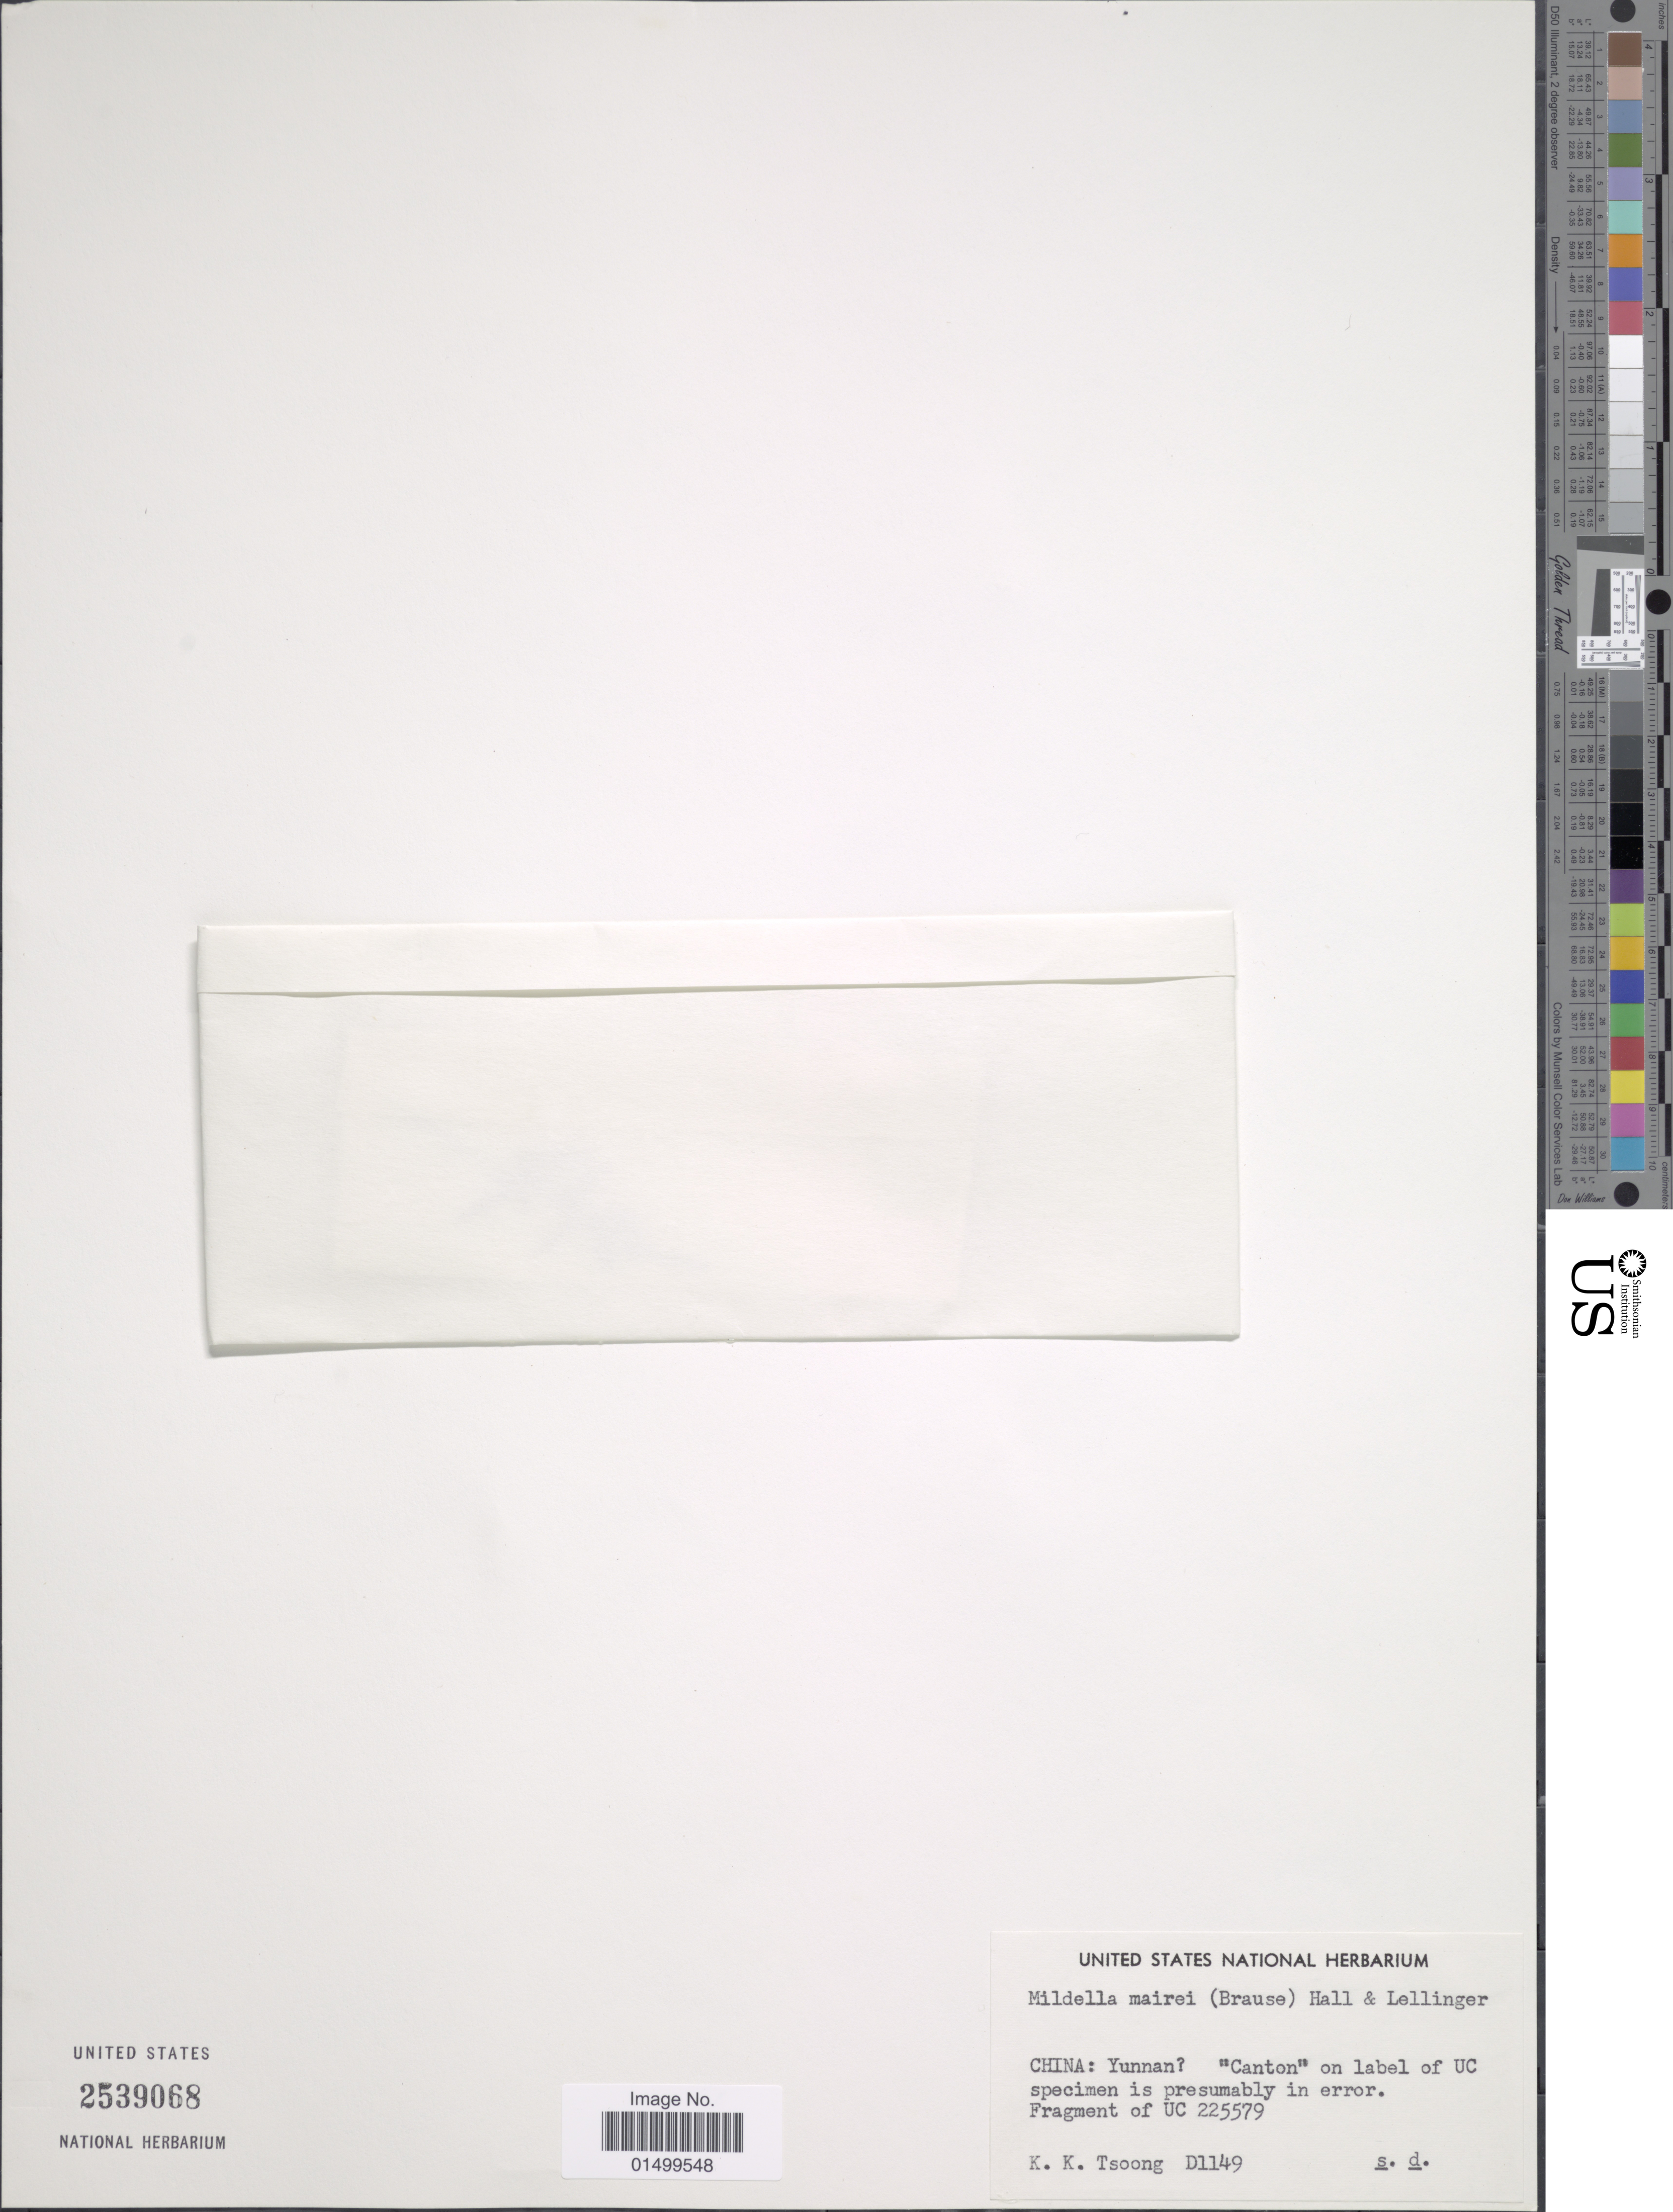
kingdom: Plantae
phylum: Tracheophyta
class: Polypodiopsida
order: Polypodiales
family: Pteridaceae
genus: Cheilanthes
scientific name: Cheilanthes mairei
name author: Brause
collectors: K. Tsoong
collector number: D1149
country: China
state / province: Yunnan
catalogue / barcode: US 2539068